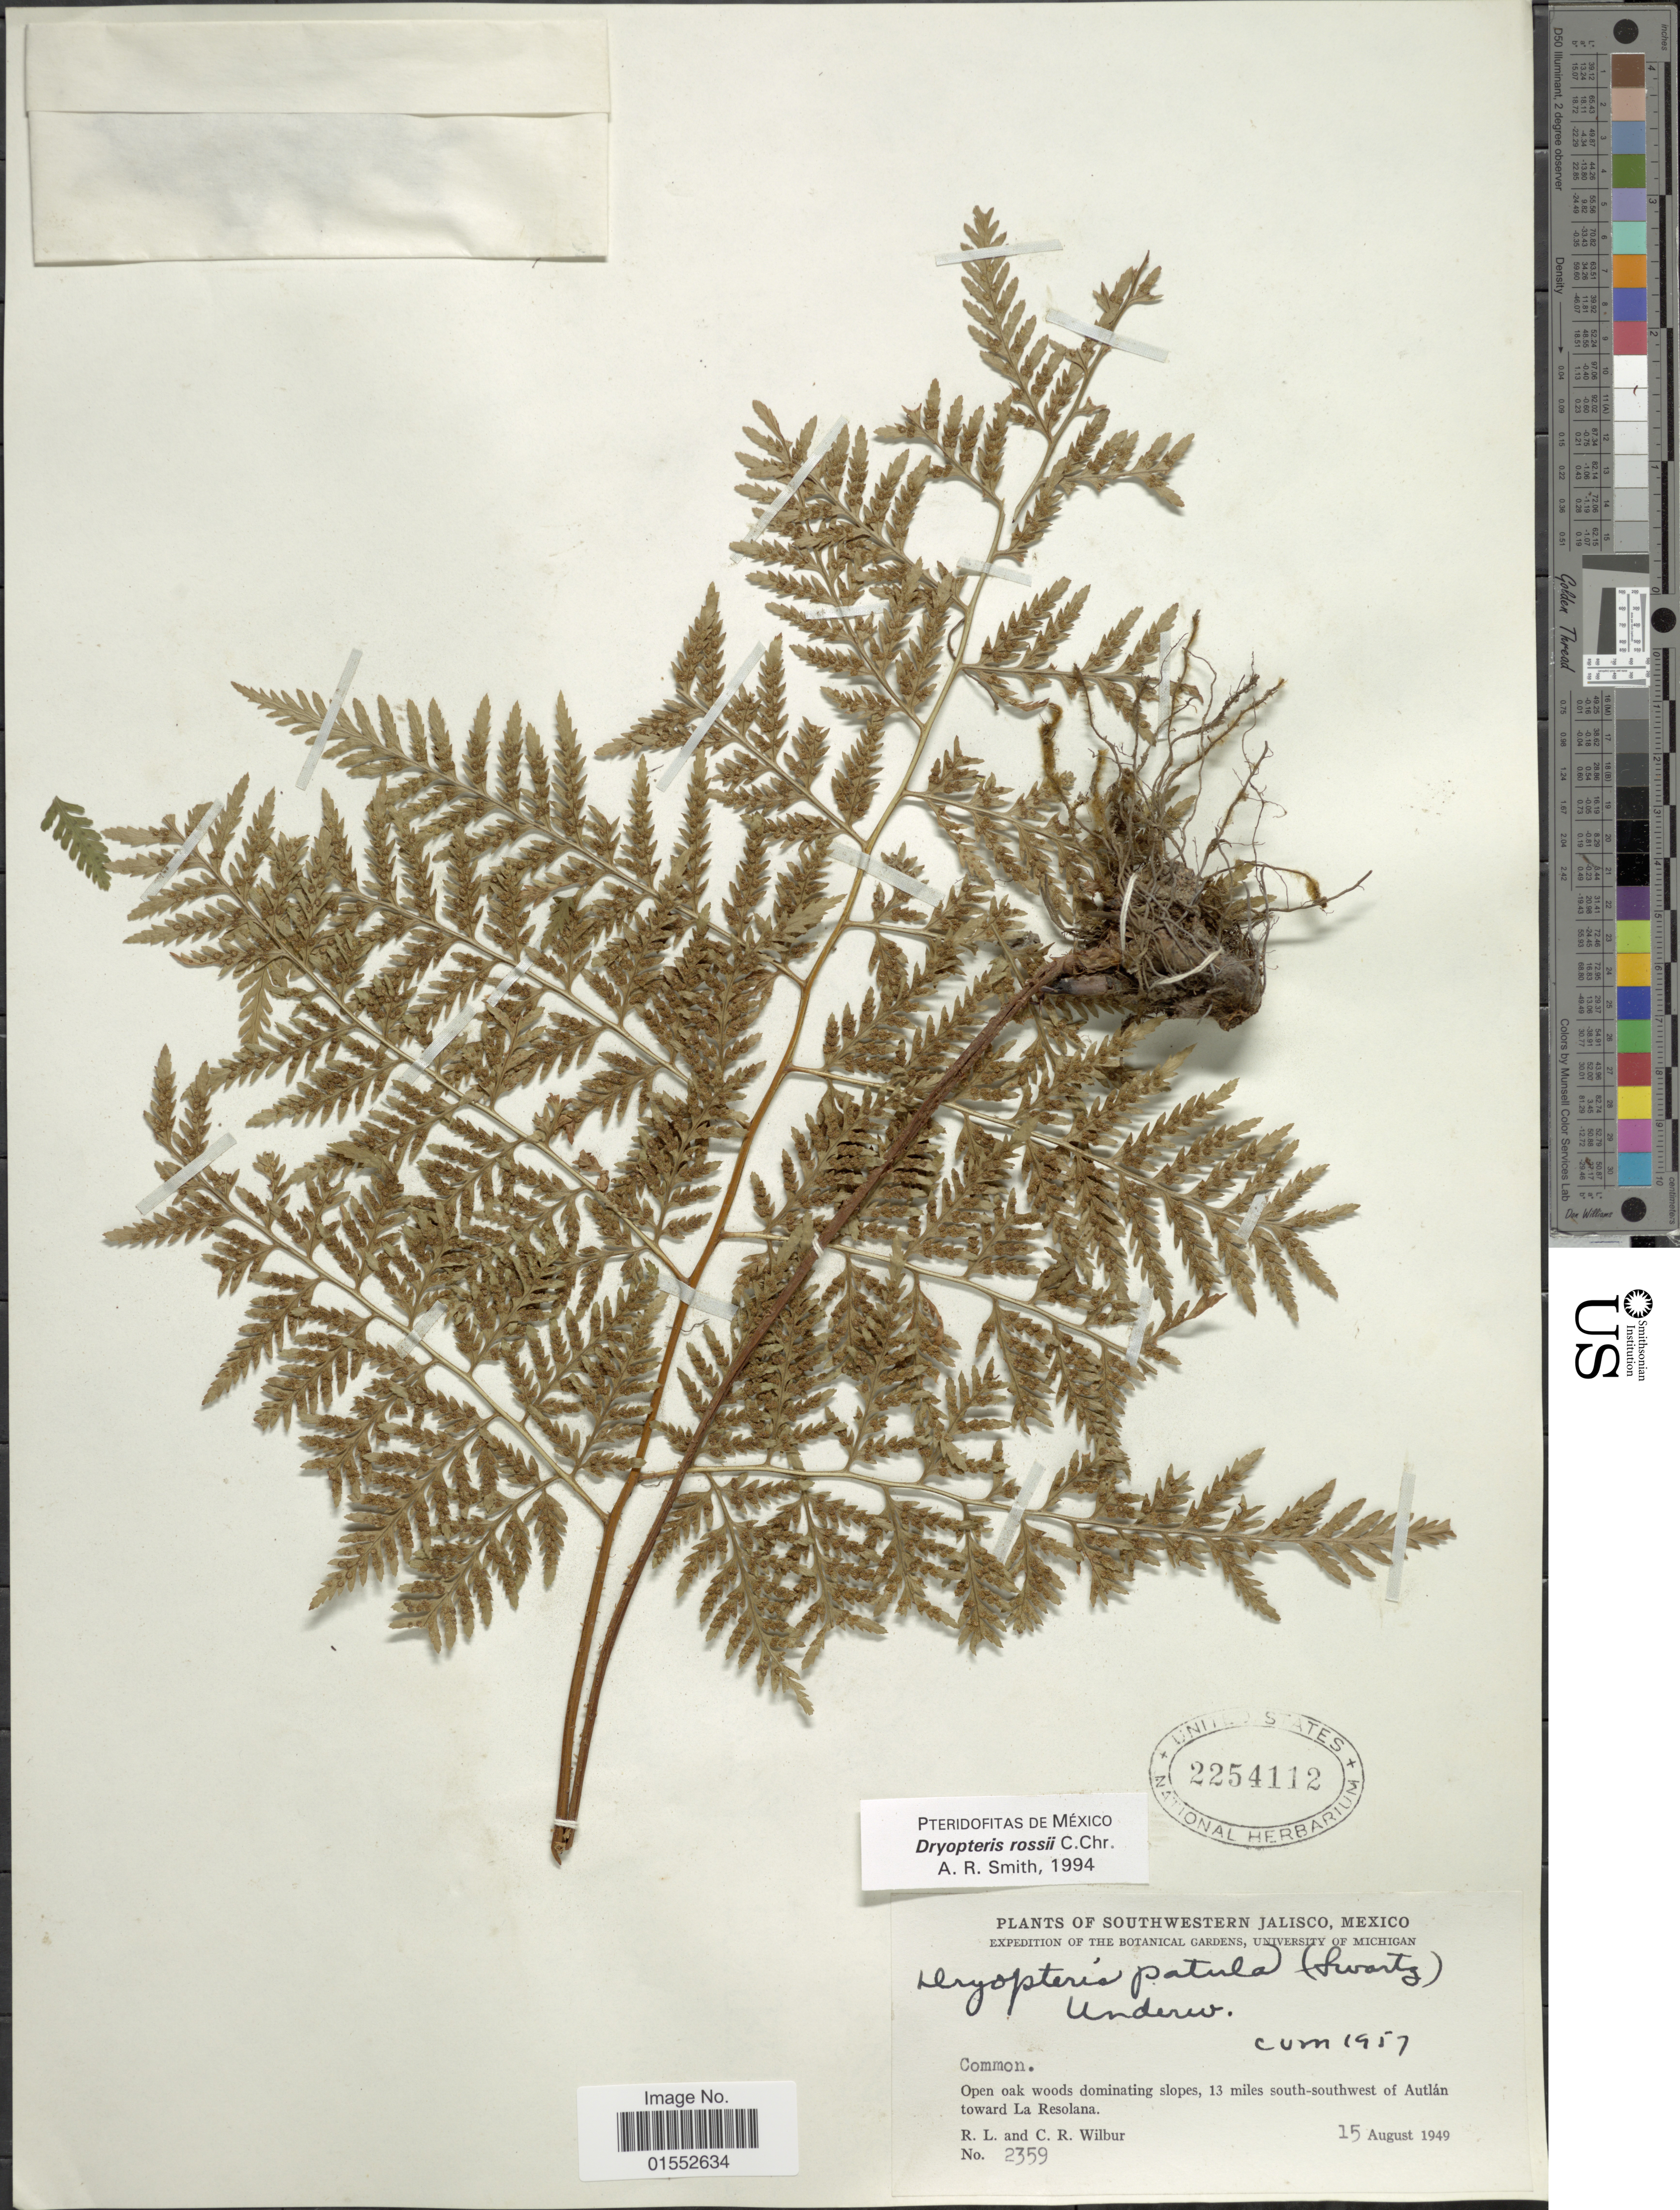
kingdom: Plantae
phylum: Tracheophyta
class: Polypodiopsida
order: Polypodiales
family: Dryopteridaceae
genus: Dryopteris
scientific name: Dryopteris rossii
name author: C. Chr.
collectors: R. L. Wilbur & C. Wilbur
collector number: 2359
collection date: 1949-08-15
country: Mexico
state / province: Jalisco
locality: Southwestern Jalisco, 13 miles south-southwest of Autlán toward La Resolana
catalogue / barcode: US 2254112